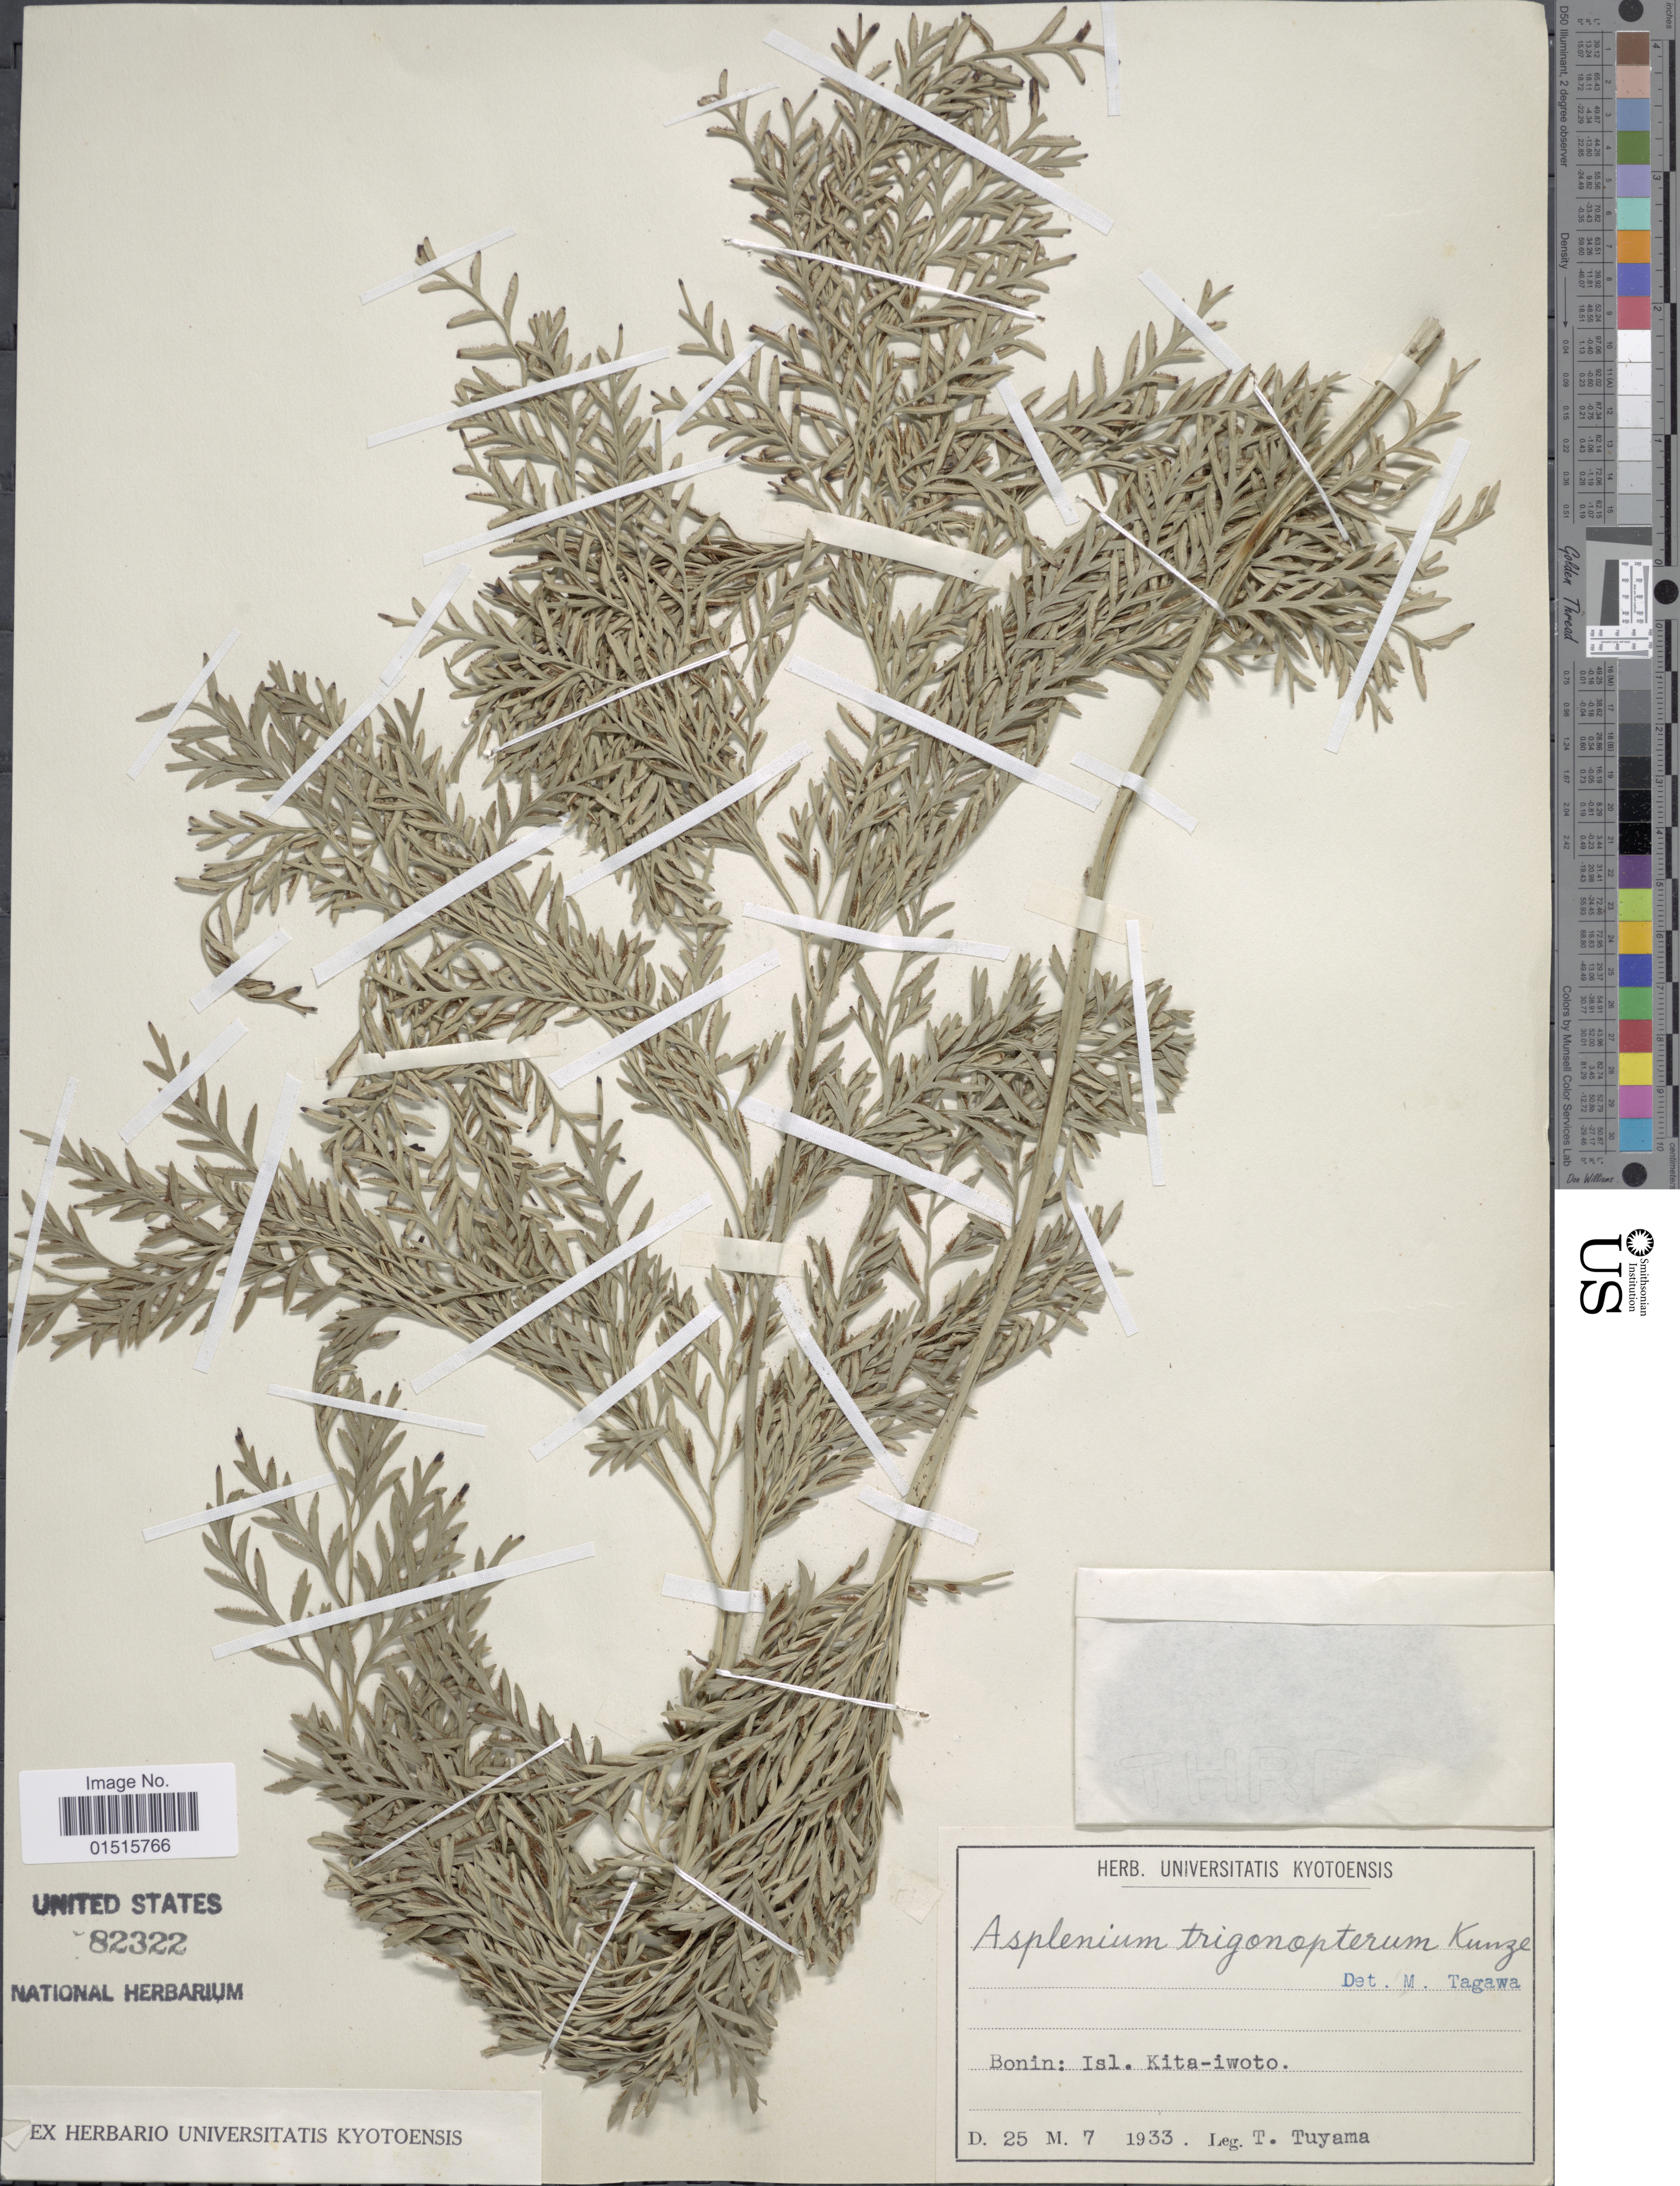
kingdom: Plantae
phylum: Tracheophyta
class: Polypodiopsida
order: Polypodiales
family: Aspleniaceae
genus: Asplenium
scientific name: Asplenium trigonopterum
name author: Kunze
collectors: T. Tuyama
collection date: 1933-07-25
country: Japan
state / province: Tokyo, Federal City of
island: Bonin Islands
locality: Isl. Kita- iwota. Bonin.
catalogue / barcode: US 82322